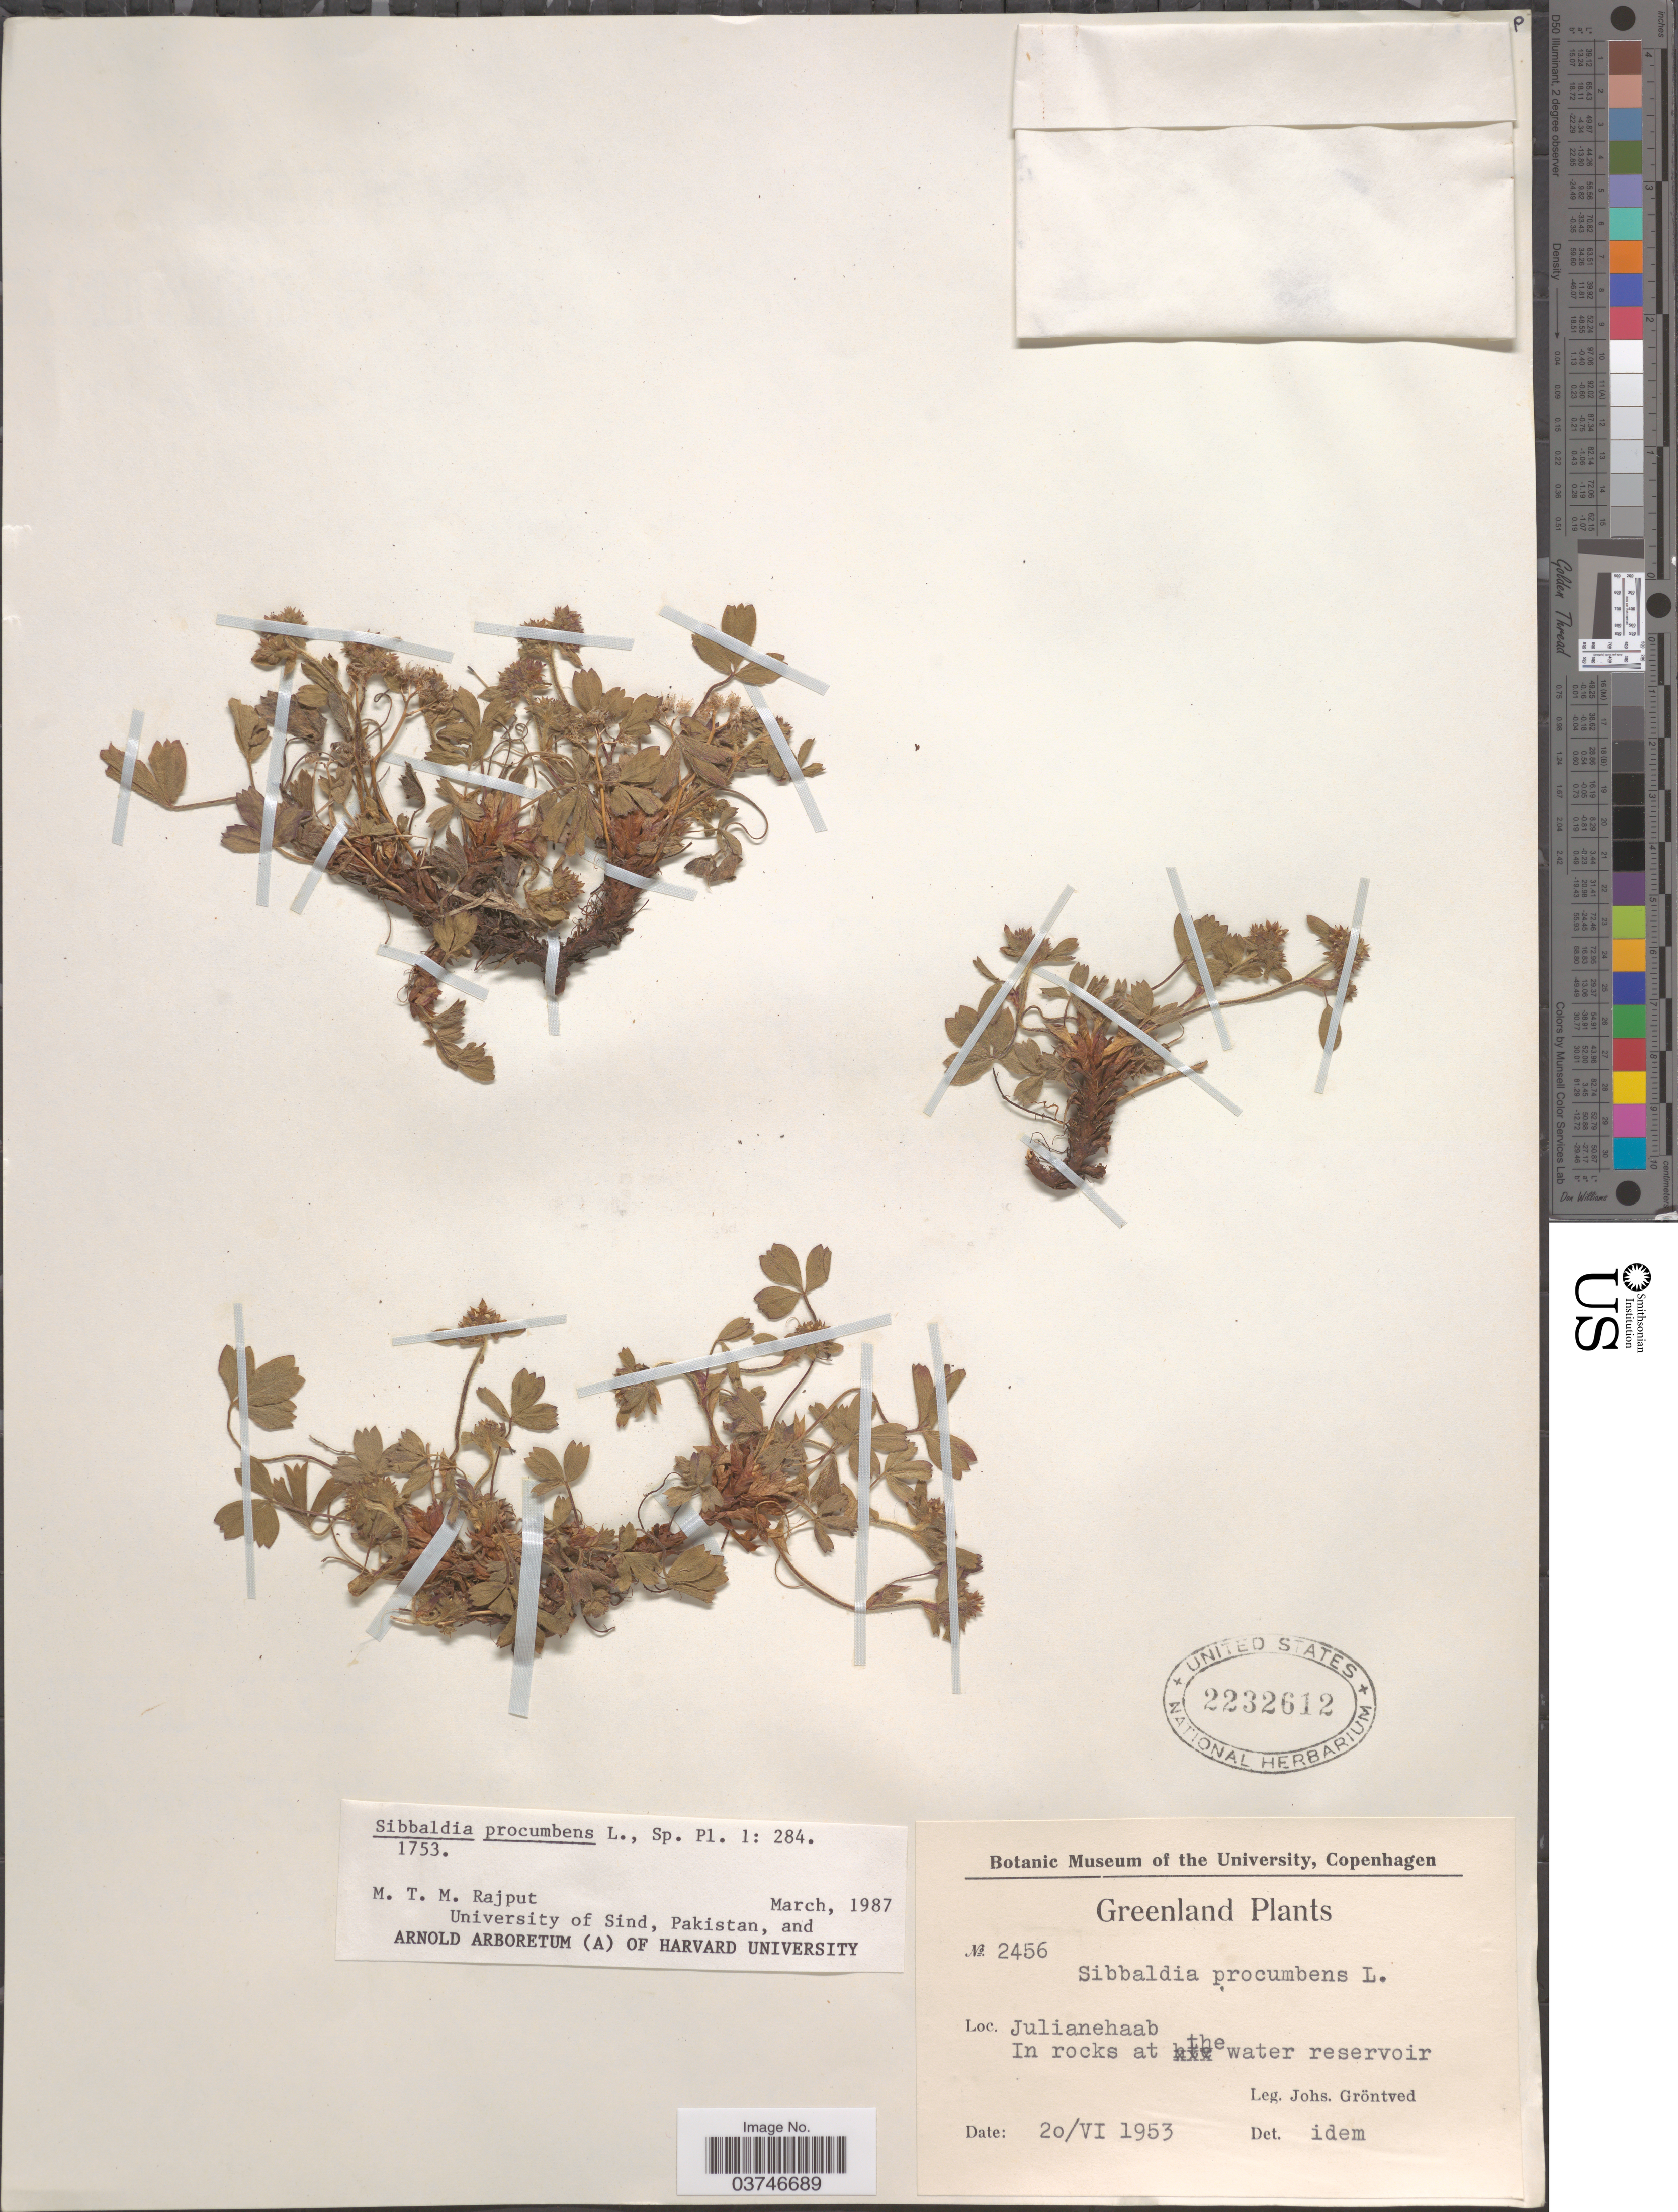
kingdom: Plantae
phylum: Tracheophyta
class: Magnoliopsida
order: Rosales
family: Rosaceae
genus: Sibbaldia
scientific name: Sibbaldia procumbens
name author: L.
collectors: J. Gröntved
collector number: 2456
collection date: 1953-06-20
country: Greenland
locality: Julianehaab. In rocks at the water reservoir.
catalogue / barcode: US 2232612